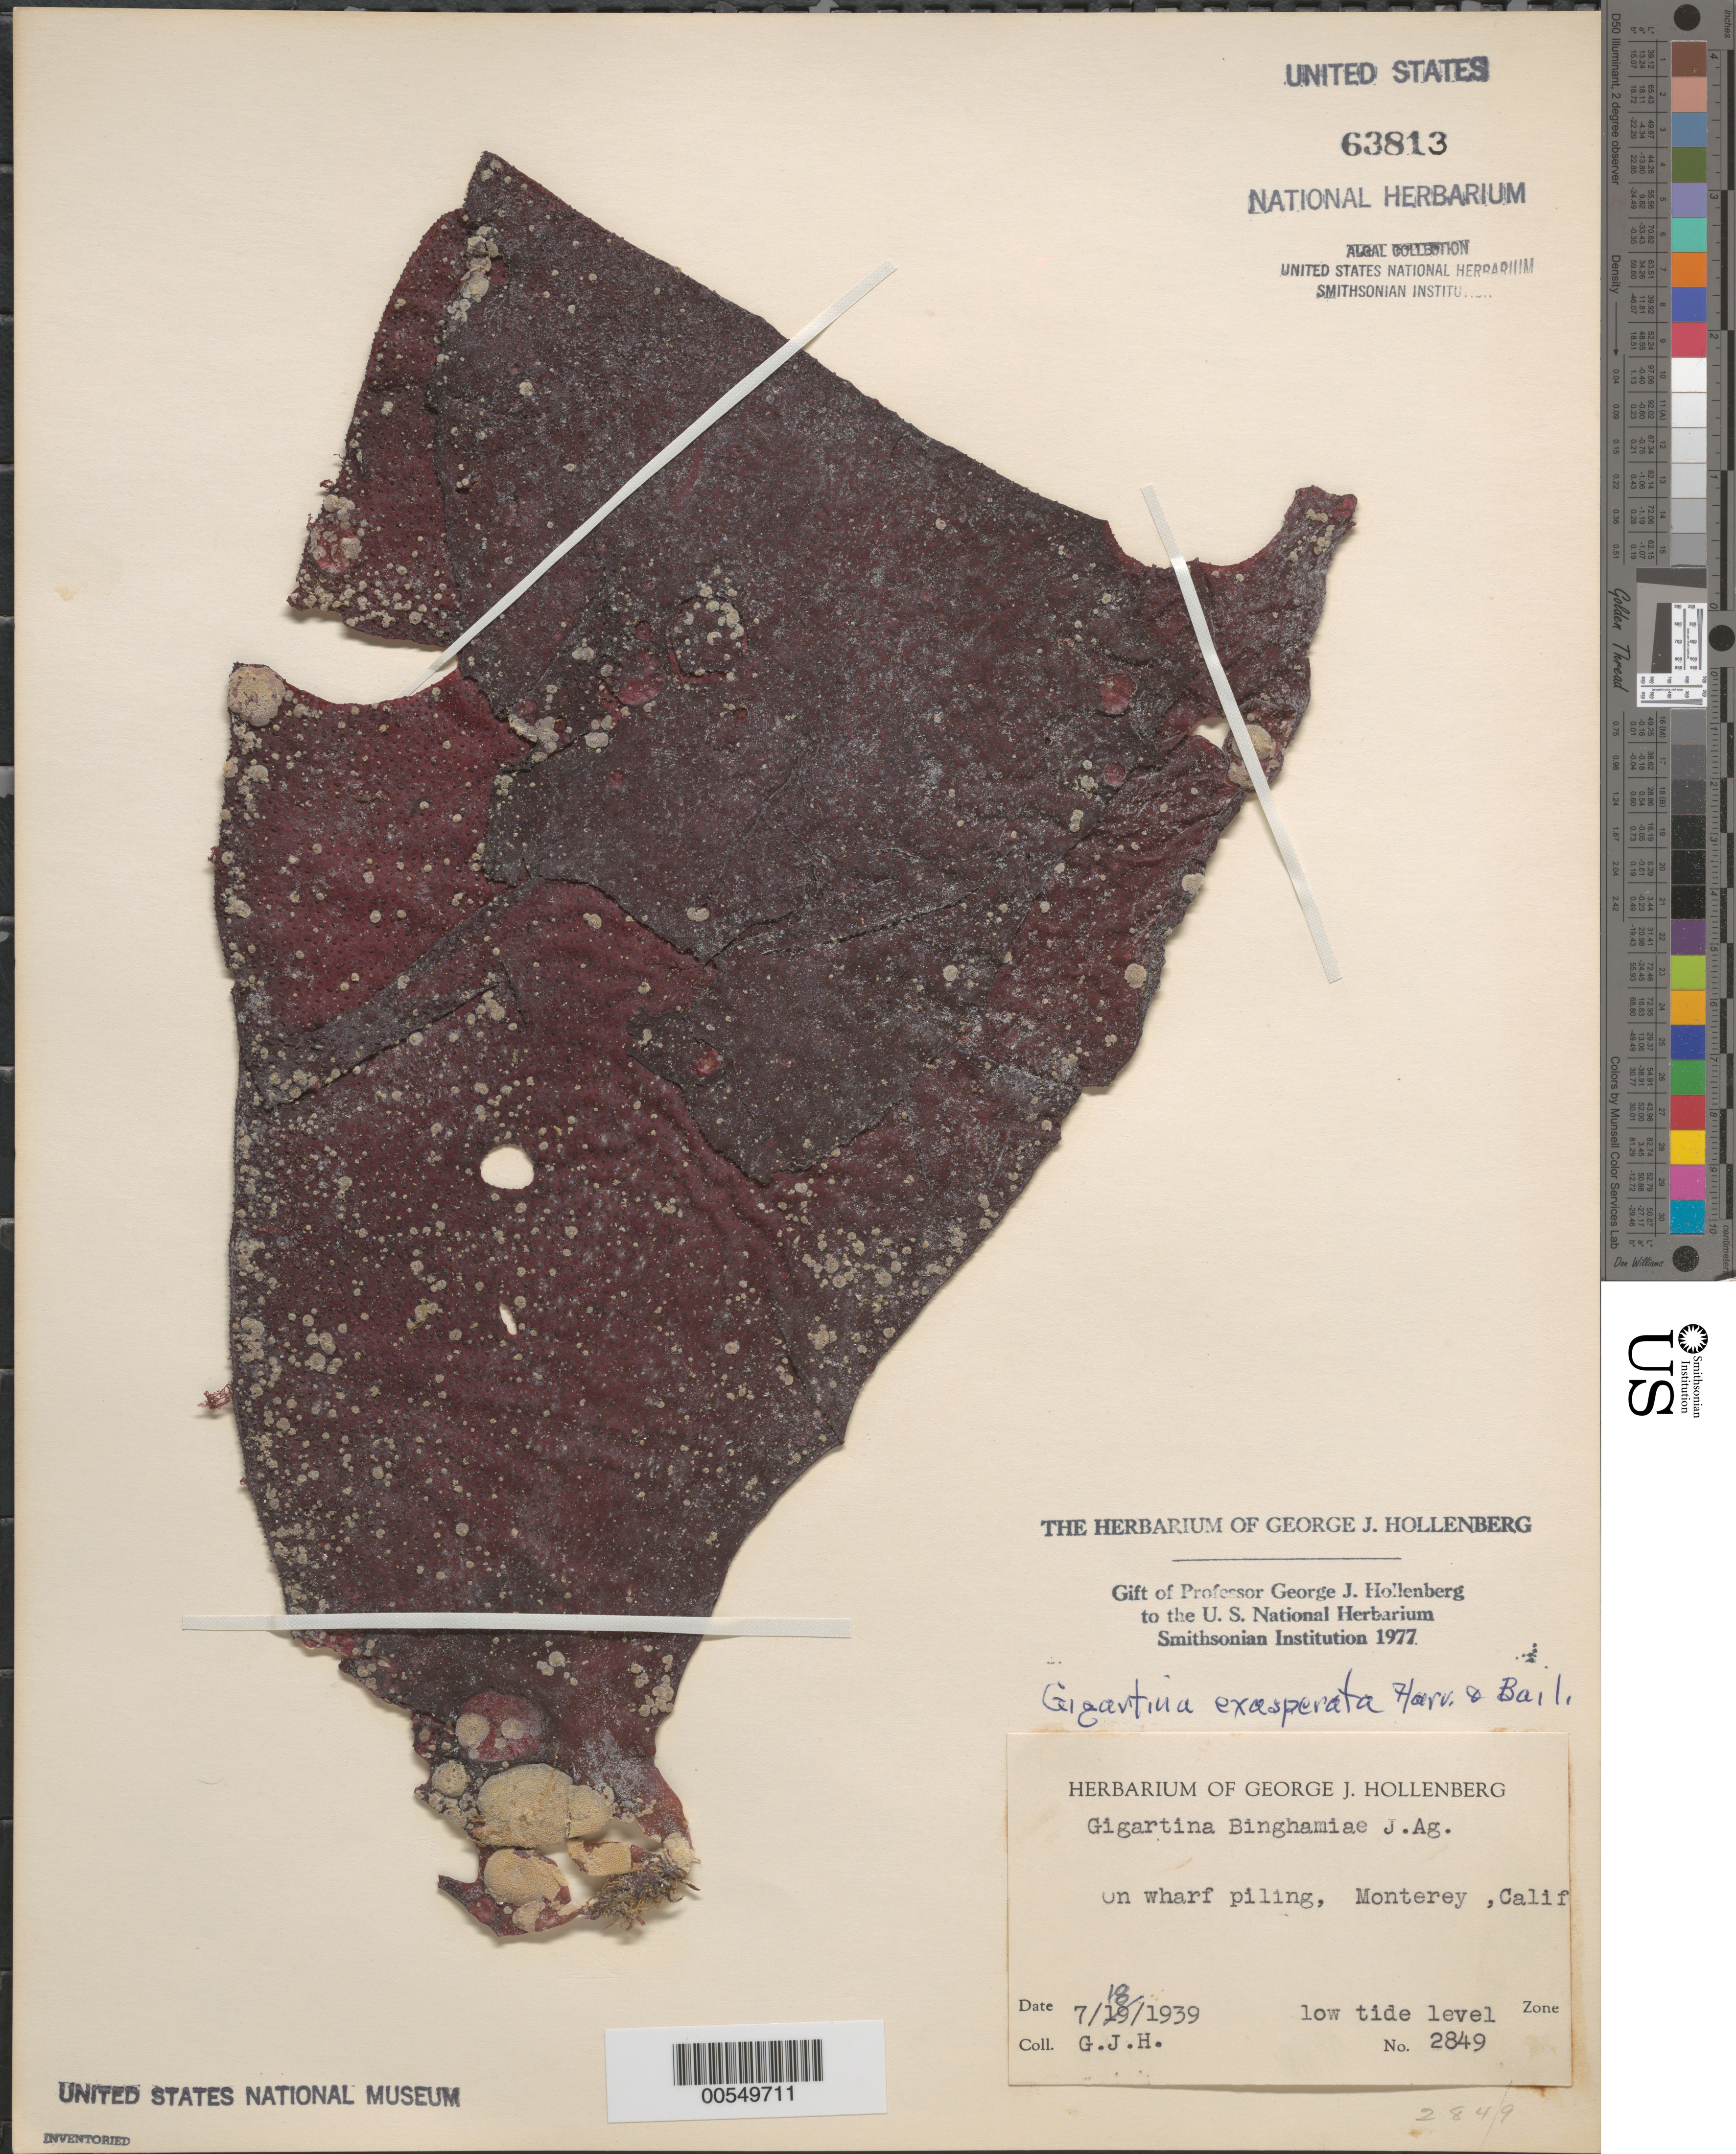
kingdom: Plantae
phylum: Rhodophyta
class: Florideophyceae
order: Gigartinales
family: Gigartinaceae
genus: Chondracanthus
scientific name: Chondracanthus exasperatus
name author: (Harv. & J. Bailey) J.R. Hughey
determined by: Algae name updating Project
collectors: G. Hollenberg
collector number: GJH 2849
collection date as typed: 18 Jul 1939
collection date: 1939-07-18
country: United States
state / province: California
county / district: Monterey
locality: Monterey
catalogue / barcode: US 63813